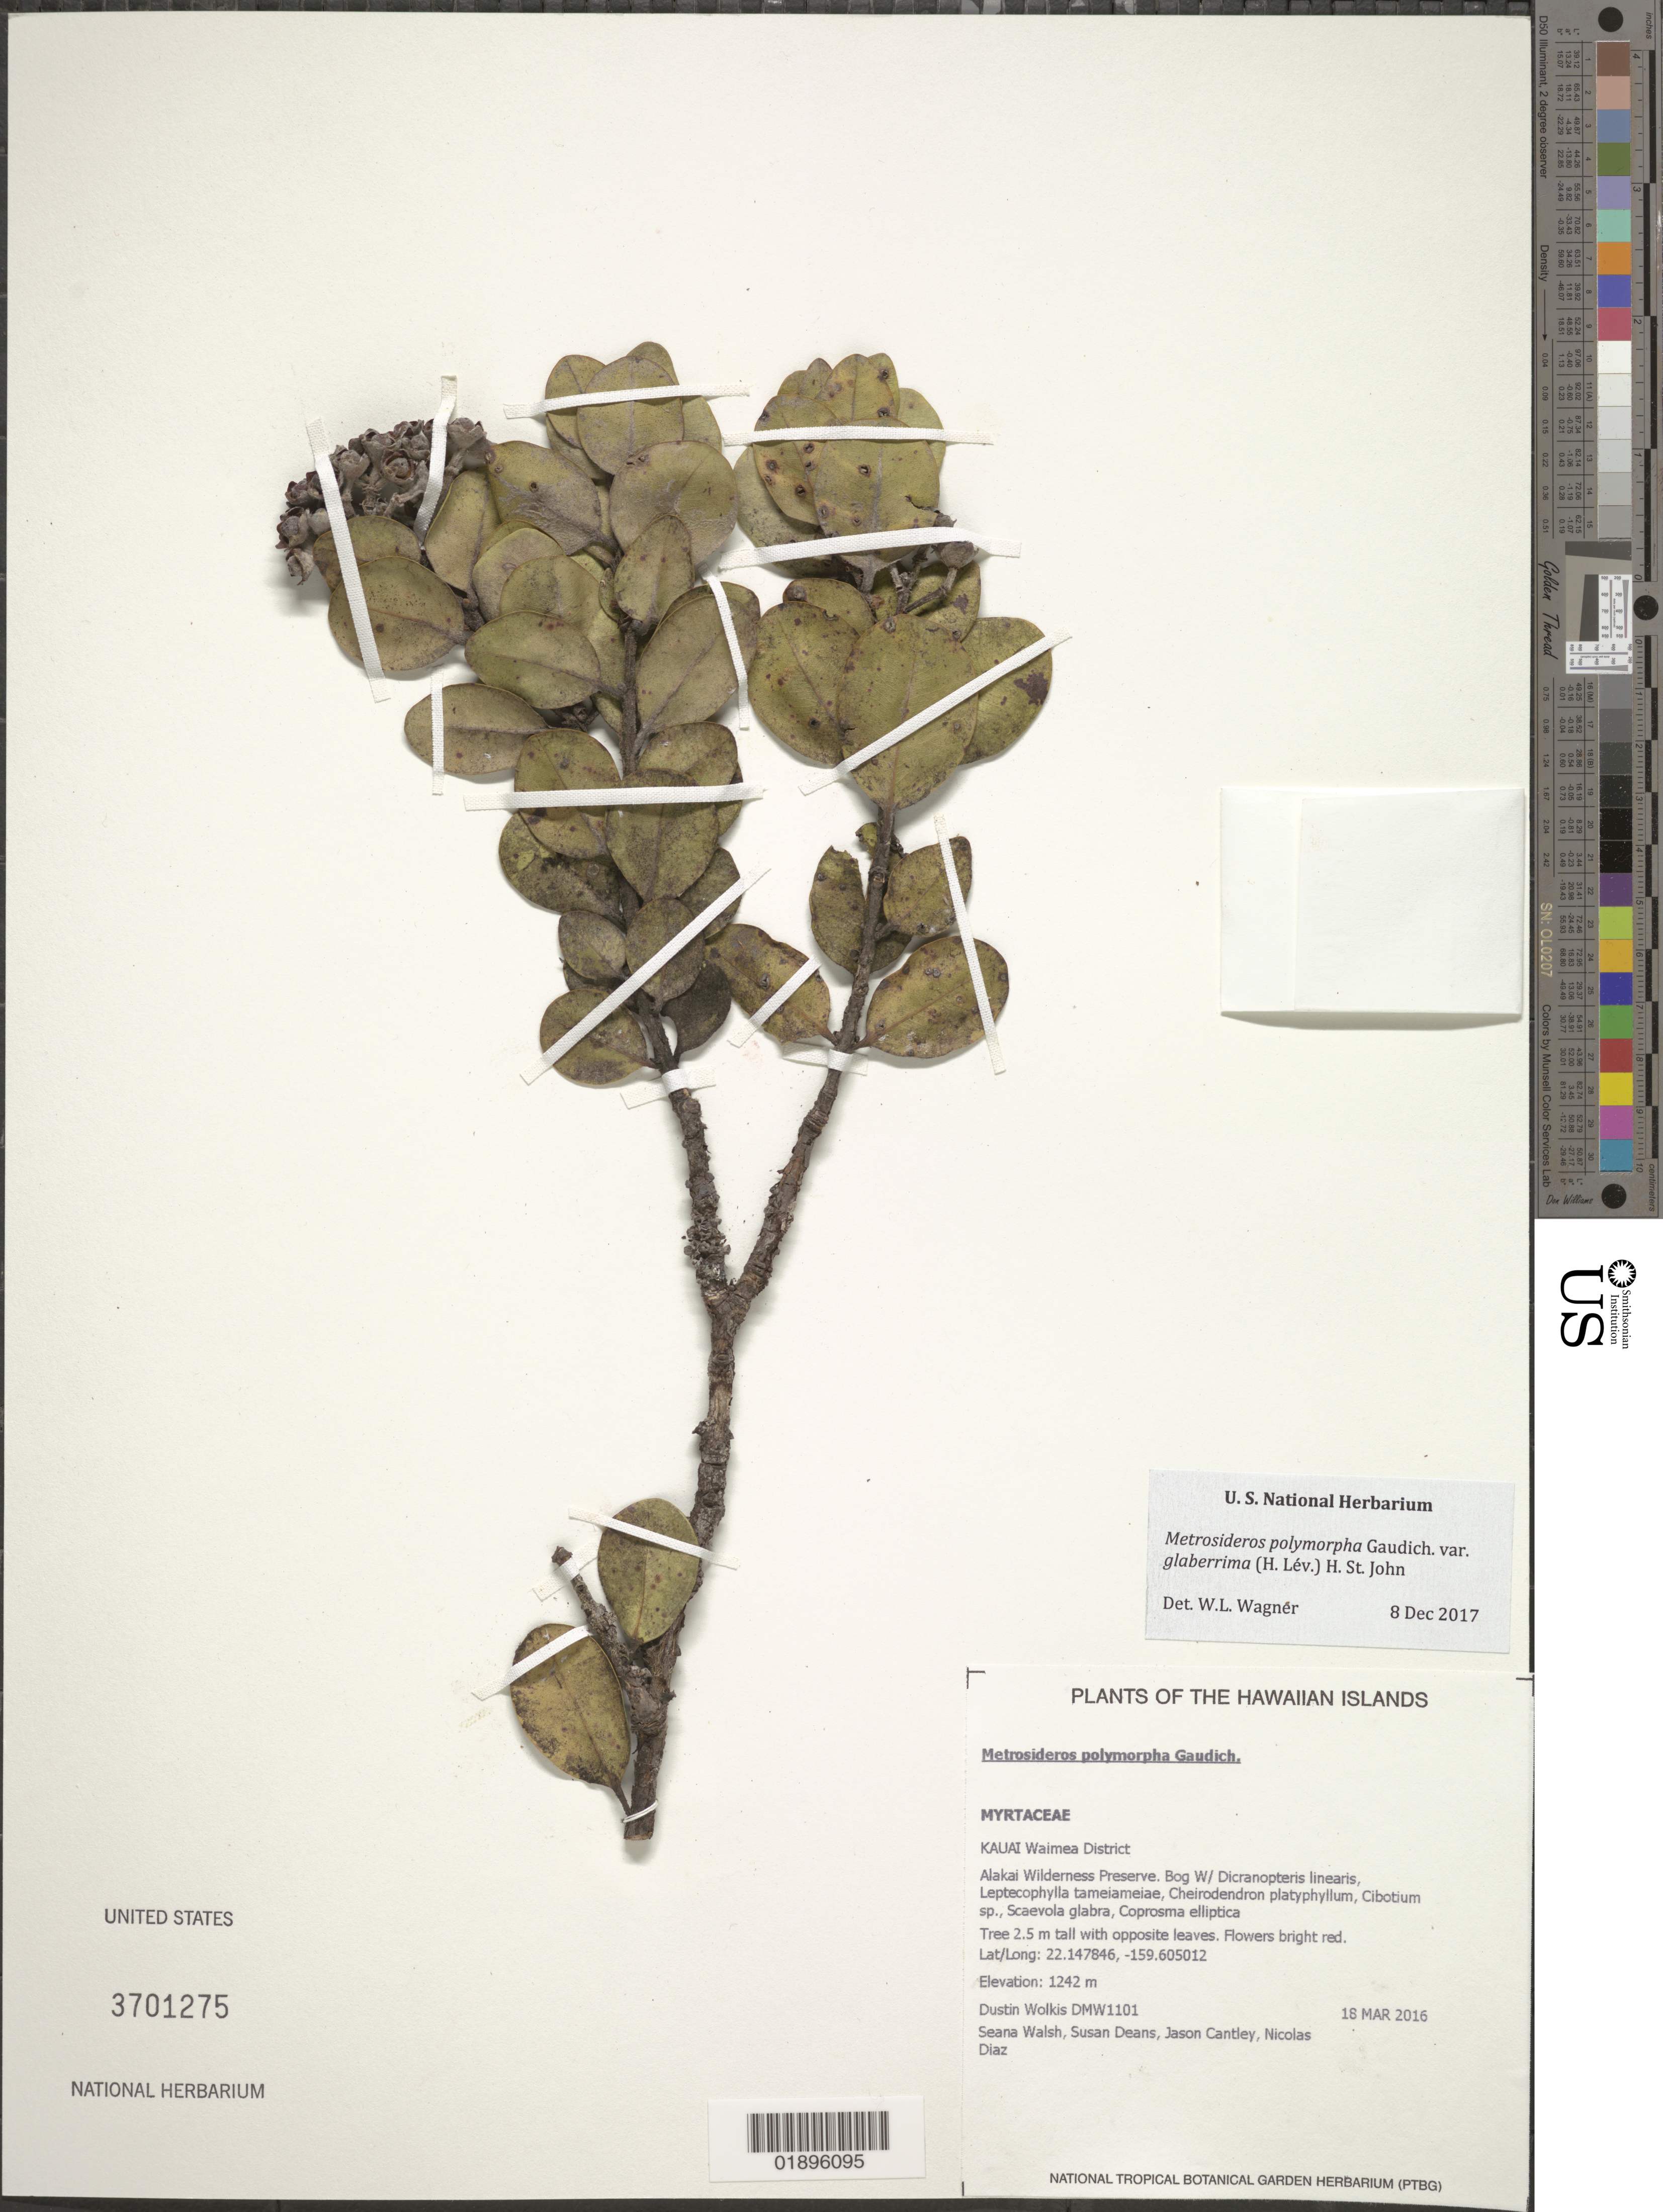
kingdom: Plantae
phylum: Tracheophyta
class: Magnoliopsida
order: Myrtales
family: Myrtaceae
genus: Metrosideros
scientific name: Metrosideros polymorpha var. glaberrima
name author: (H. Lév.) H. St. John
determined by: Wagner, W. L., (BOT), Smithsonian Institution - National Museum of Natural History (UNITED STATES)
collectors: D. Wolkis, S. Walsh, S. Deans, J. Cantley & N. Diaz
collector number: DMW1101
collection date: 2016-03-18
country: United States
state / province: Hawaii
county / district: Kauai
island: Kaua'i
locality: Waimea District, Alakai Wilderness Preserve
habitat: Bog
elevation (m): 1242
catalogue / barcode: US 3701275